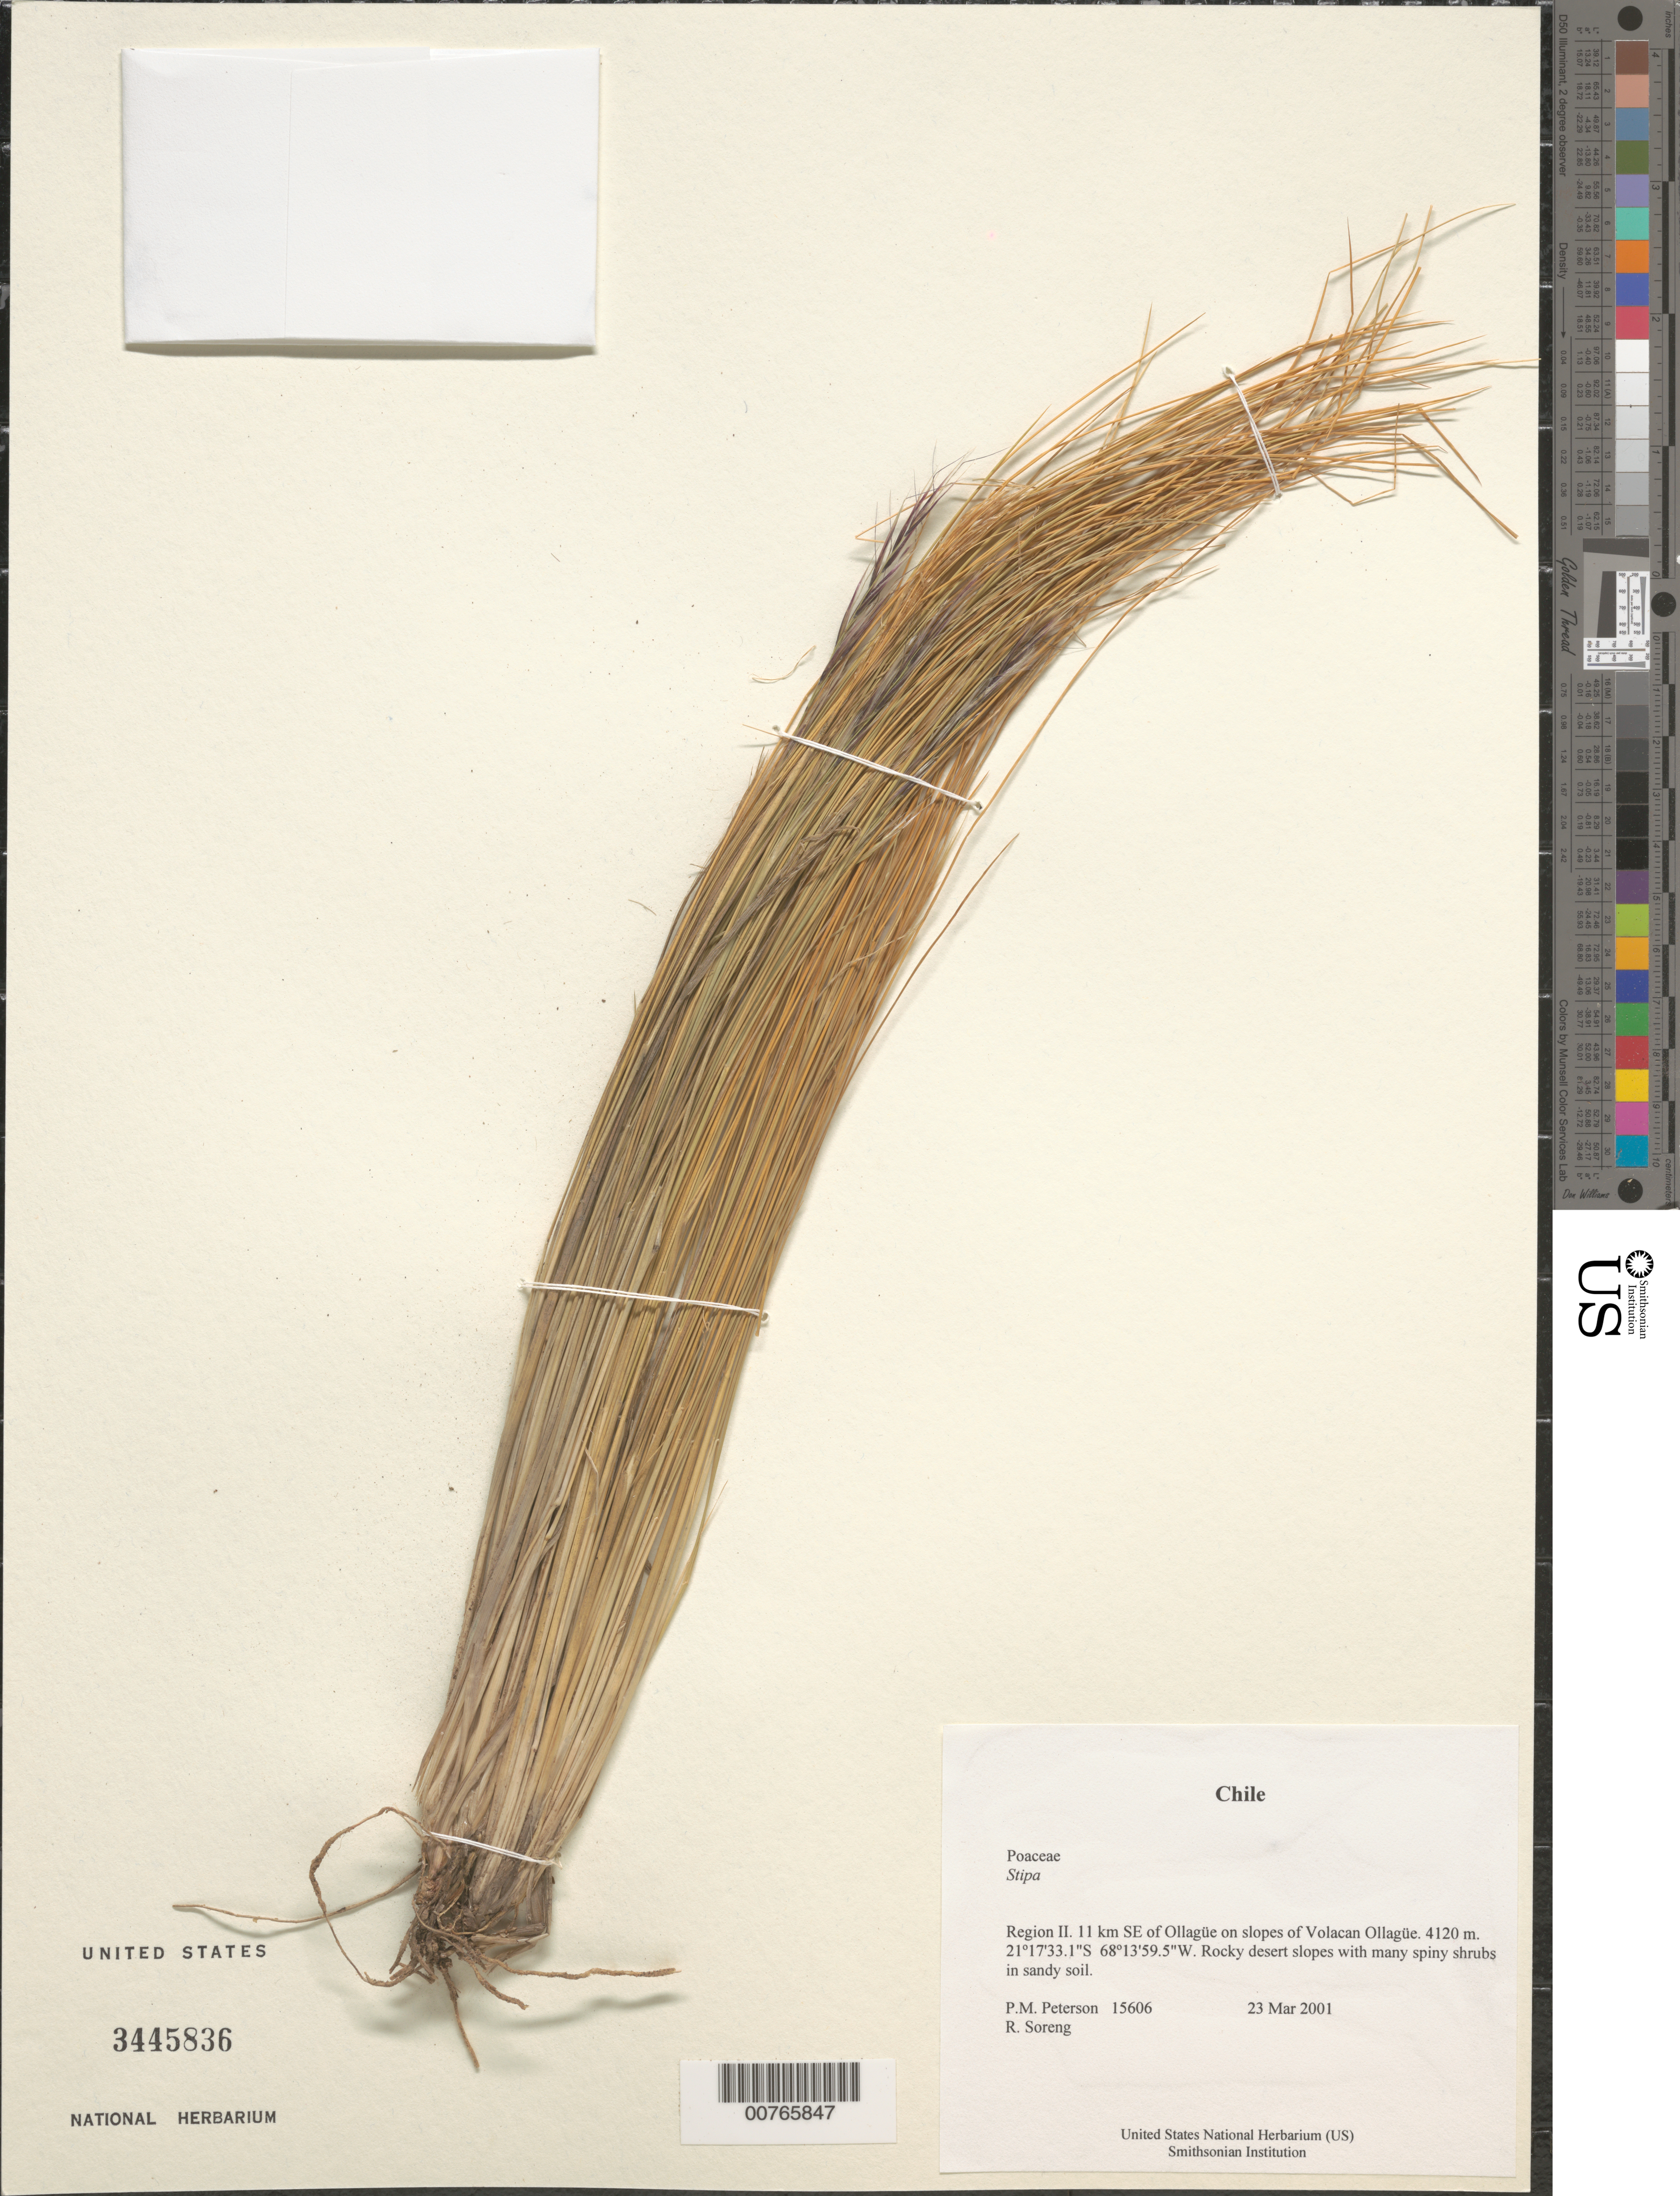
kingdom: Plantae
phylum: Tracheophyta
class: Liliopsida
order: Poales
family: Poaceae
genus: Pappostipa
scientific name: Pappostipa frigida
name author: (Phil.) Romasch.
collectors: P. M. Peterson & R. J. Soreng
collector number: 15606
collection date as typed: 23 Mar 2001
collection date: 2001-03-23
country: Chile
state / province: Antofagasta (II)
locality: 11 km SE of Ollagüe on slopes of Volacan Ollagüe.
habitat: Rocky desert slopes with many spiny shrubs in sandy soil.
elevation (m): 4120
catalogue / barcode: US 3445836